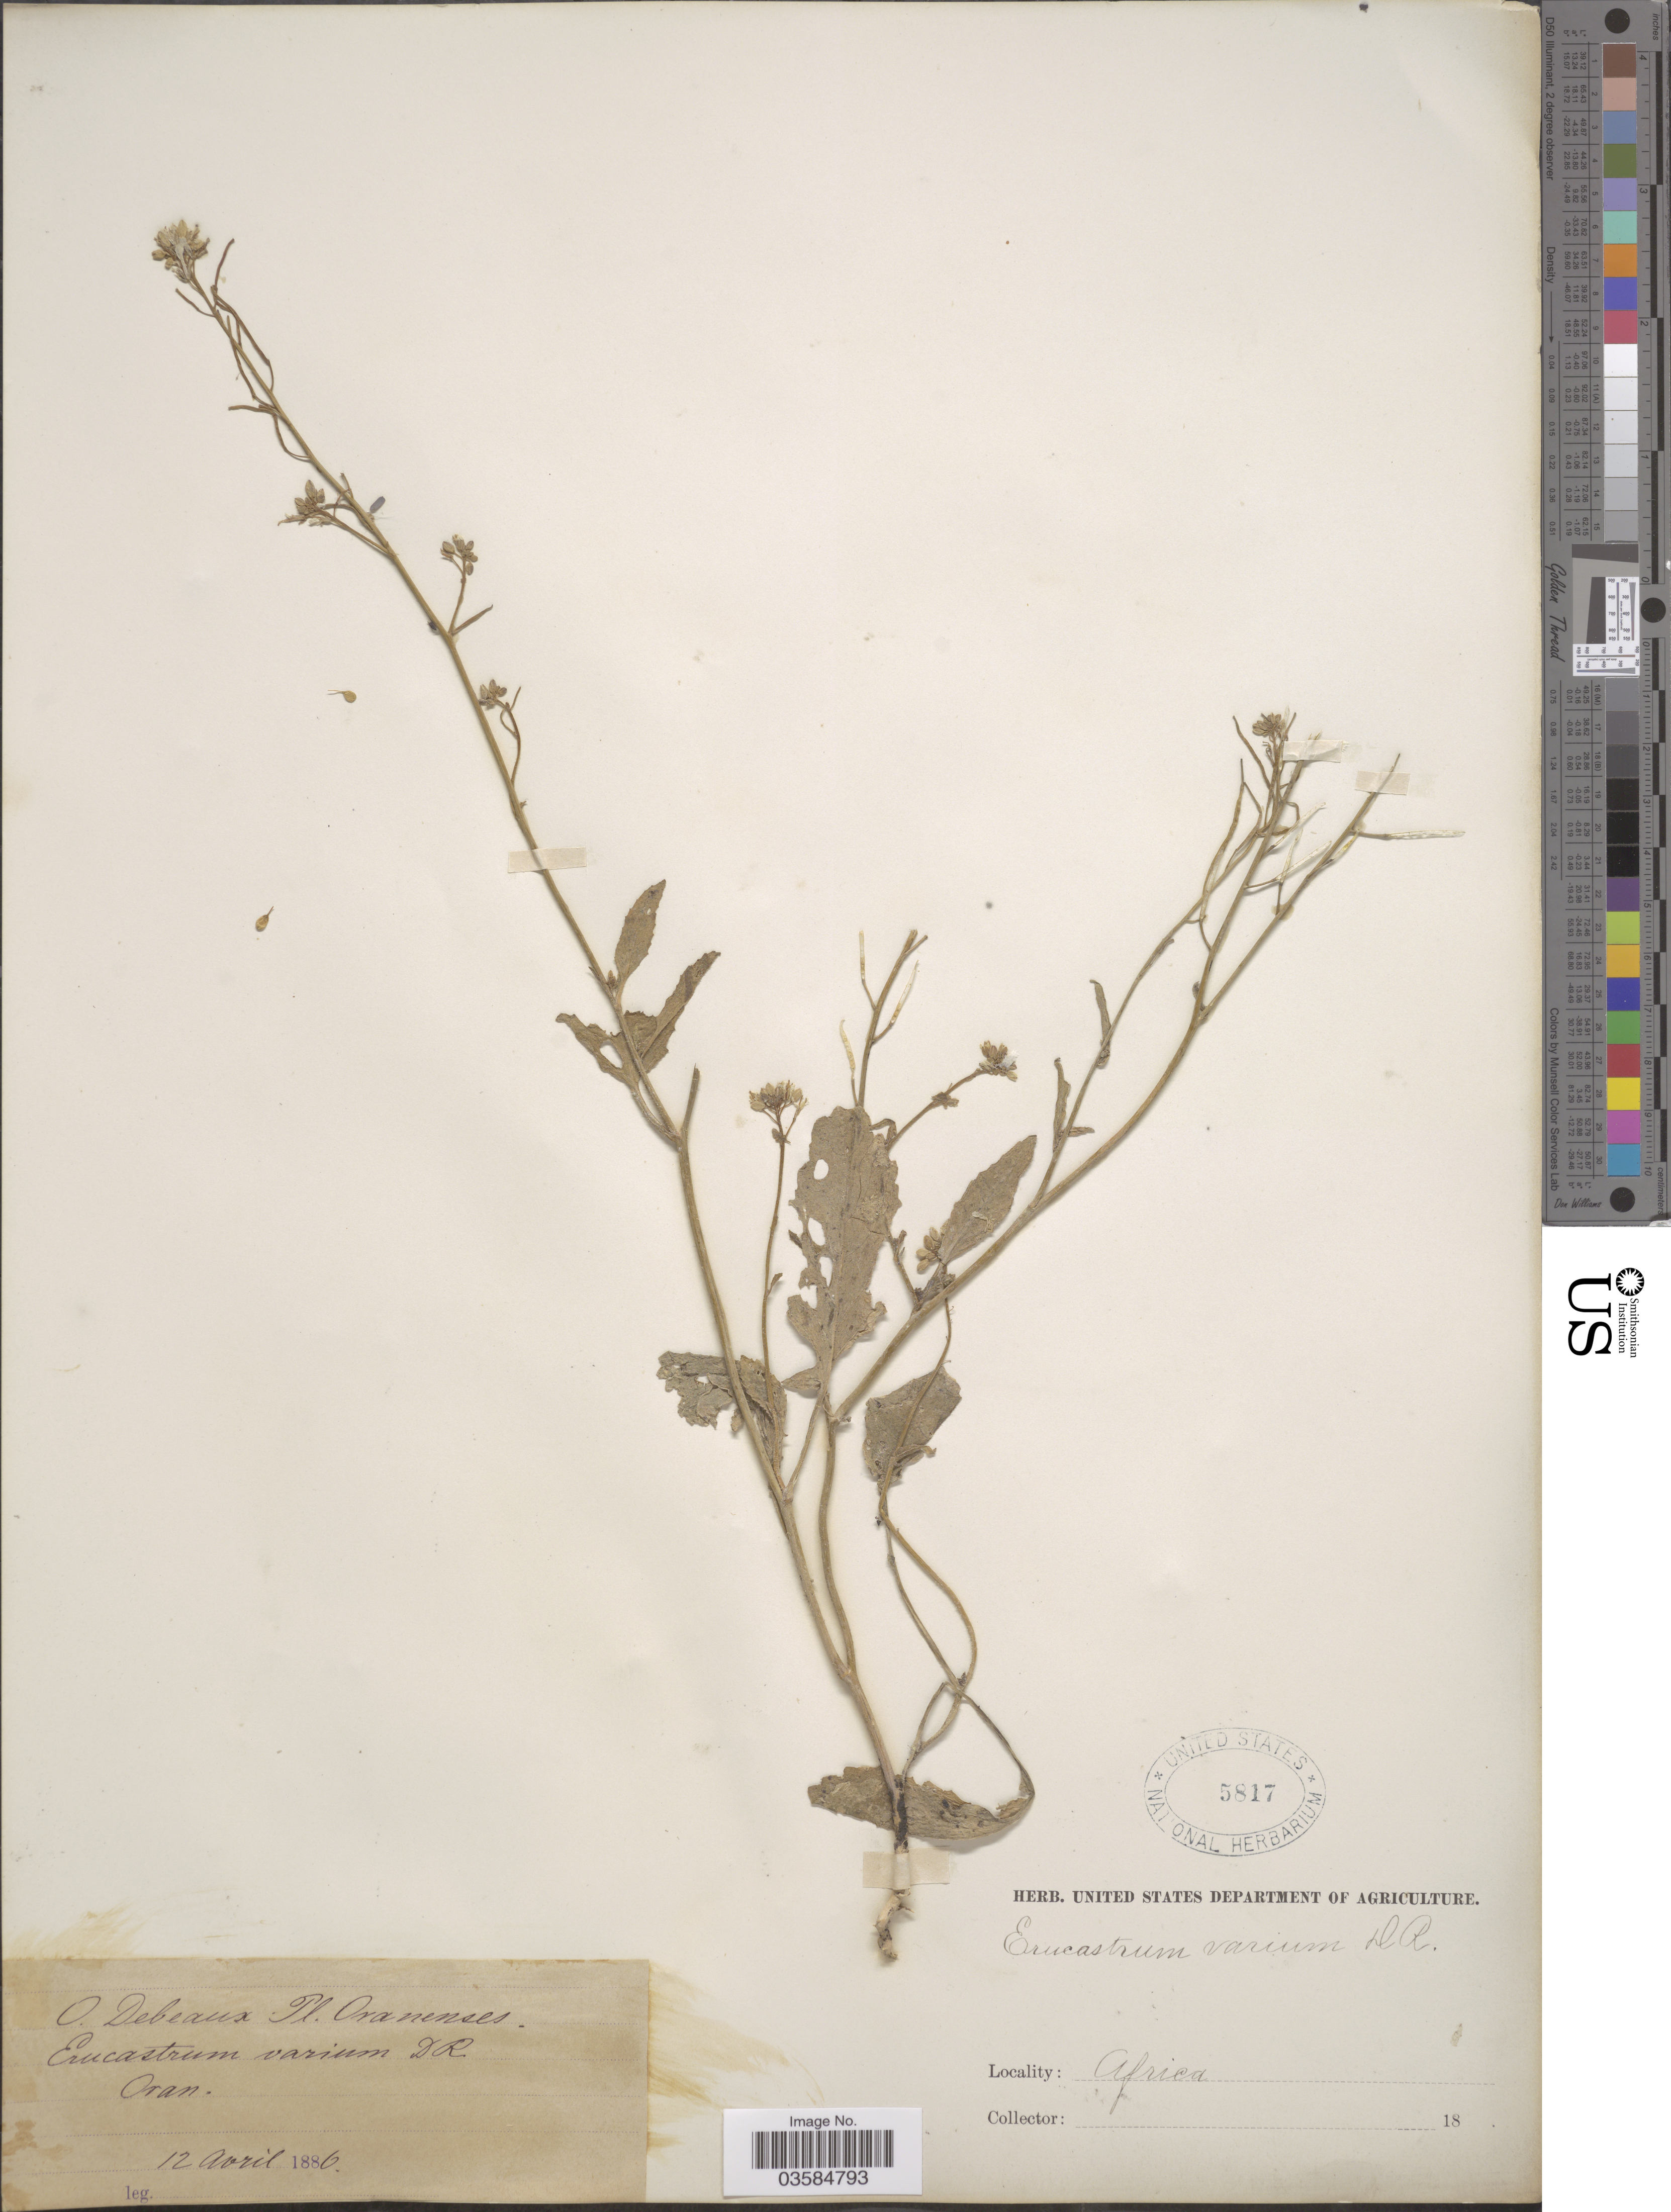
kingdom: Plantae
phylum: Tracheophyta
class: Magnoliopsida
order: Brassicales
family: Brassicaceae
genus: Erucastrum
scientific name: Erucastrum varium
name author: (Durieu) Durand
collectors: O. Debeaux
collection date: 1886-04-12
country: Algeria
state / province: Oran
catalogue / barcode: US 5817